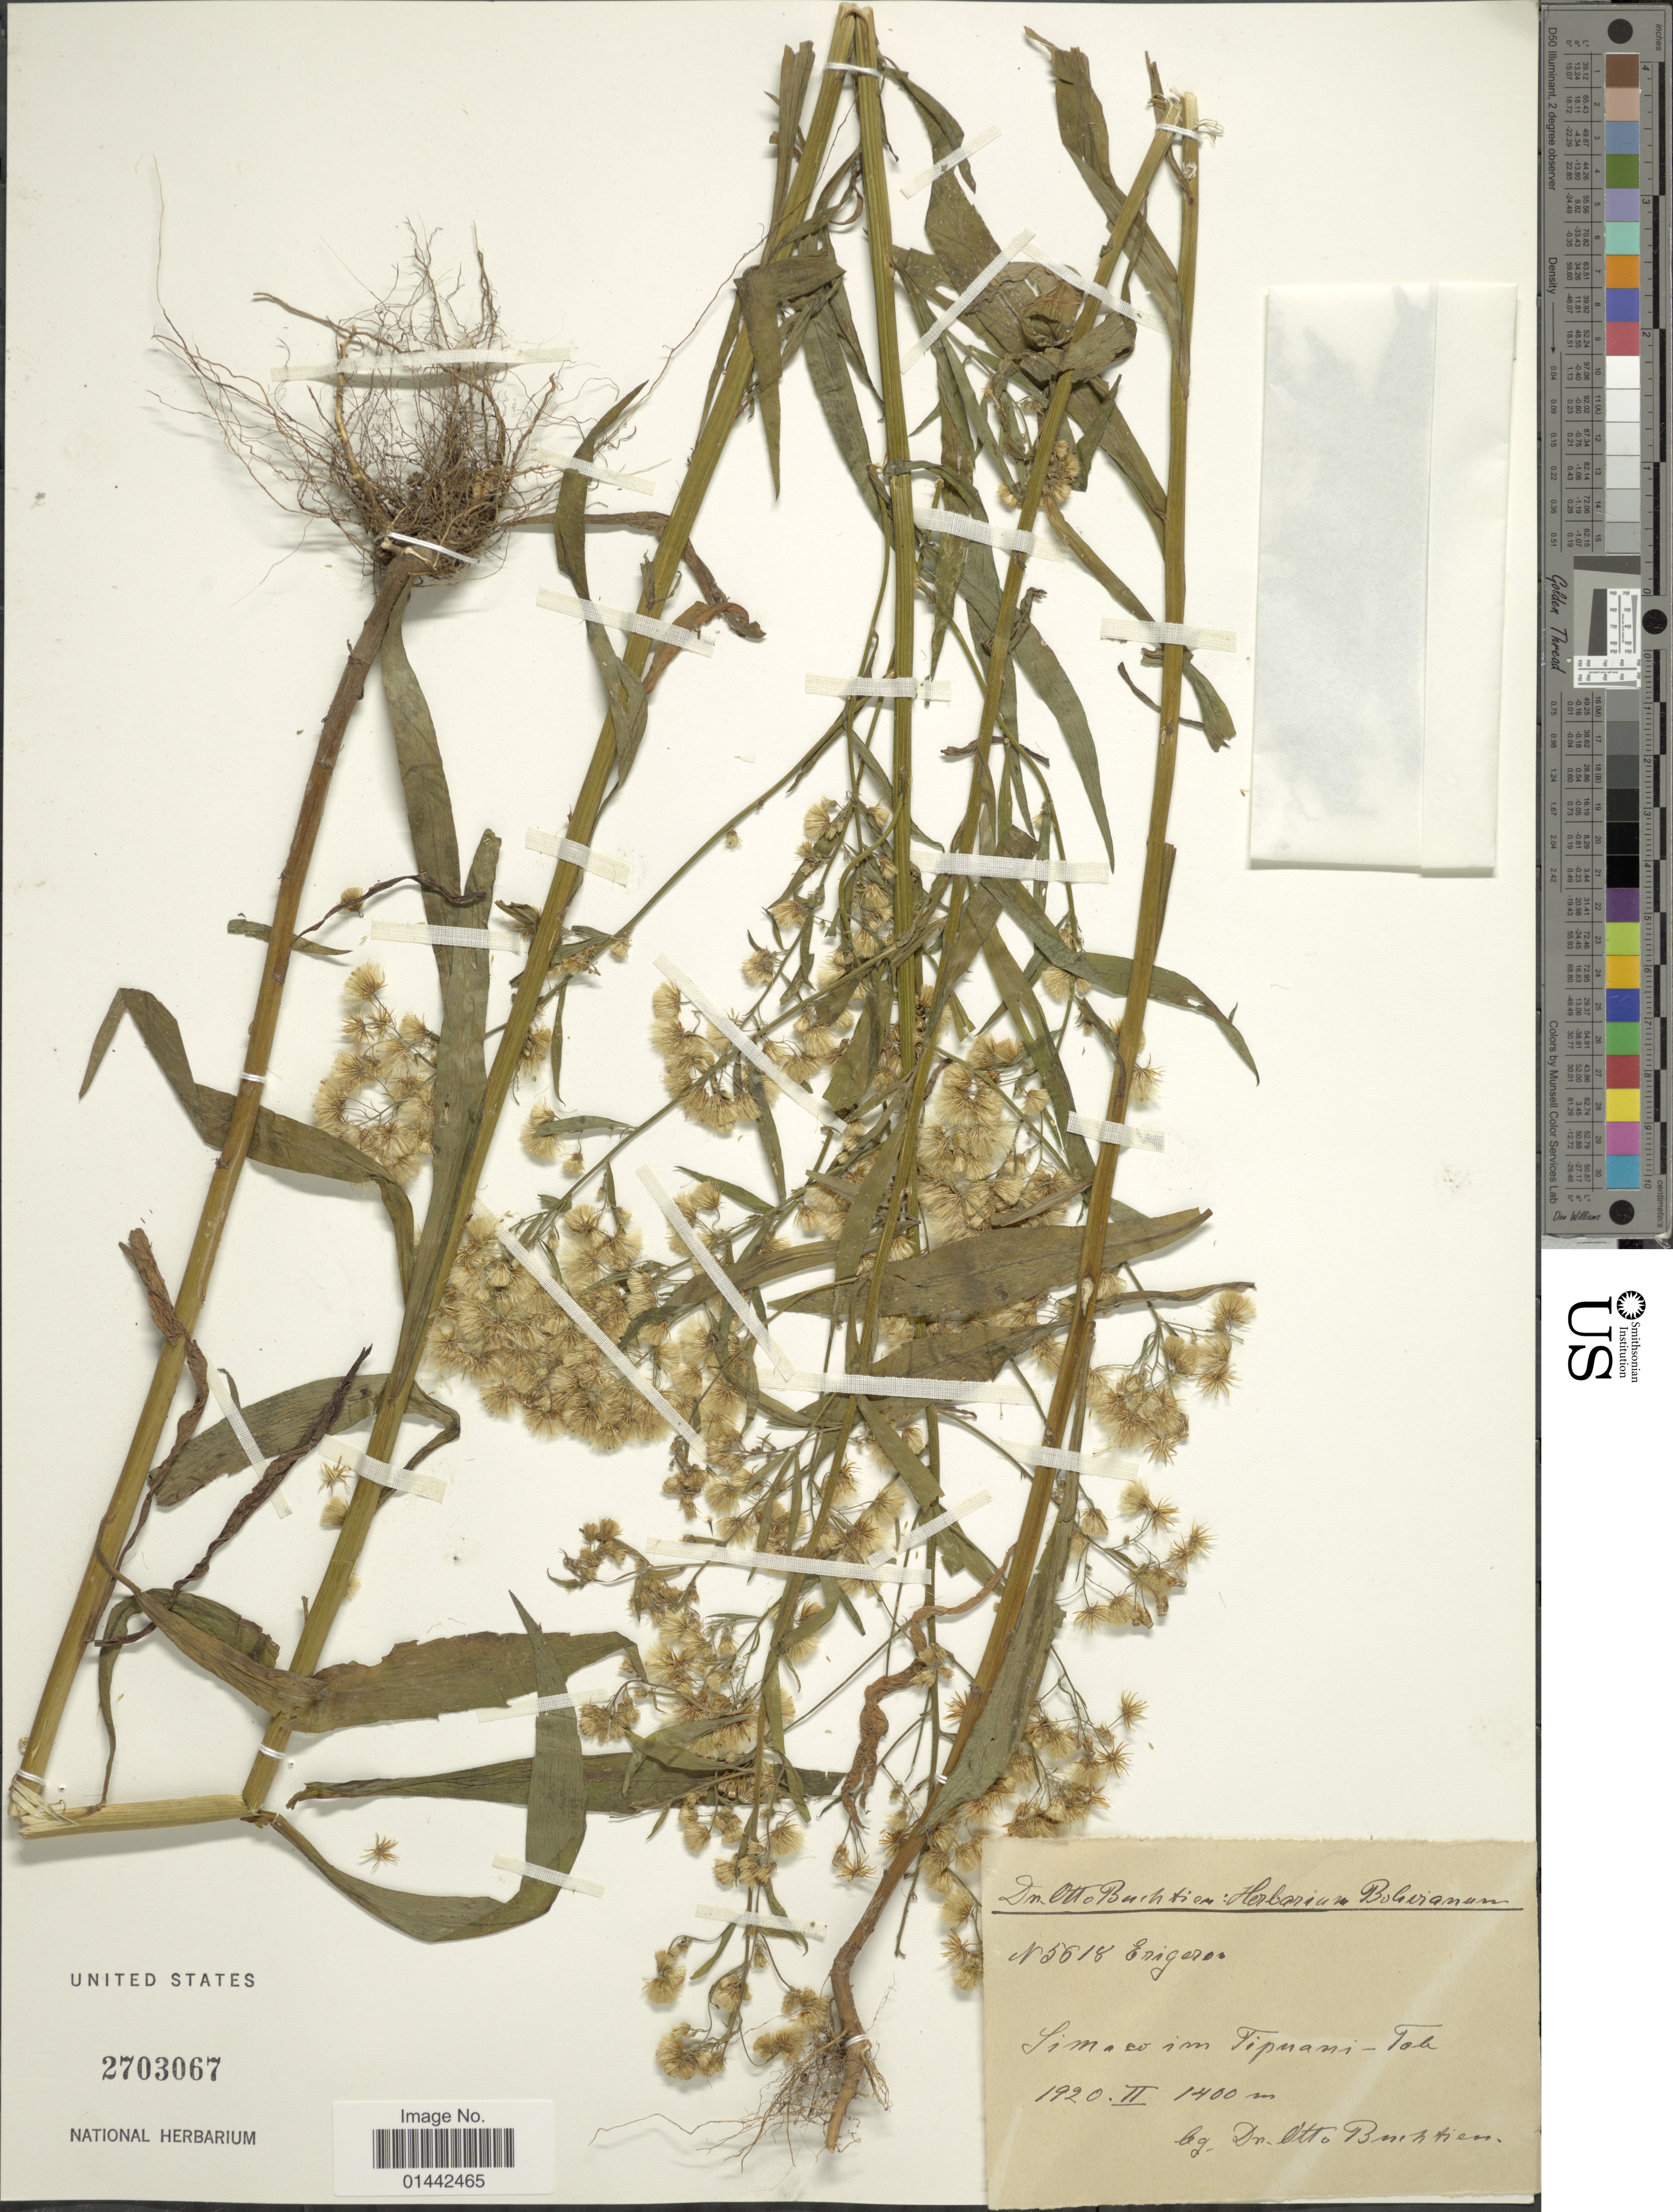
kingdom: Plantae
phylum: Tracheophyta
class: Magnoliopsida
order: Asterales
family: Asteraceae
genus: Erigeron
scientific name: Erigeron sp.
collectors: O. Buchtien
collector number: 5618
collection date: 1920-02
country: Bolivia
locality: Simaco Tipuani-Tob.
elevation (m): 1400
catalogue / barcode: US 2703067